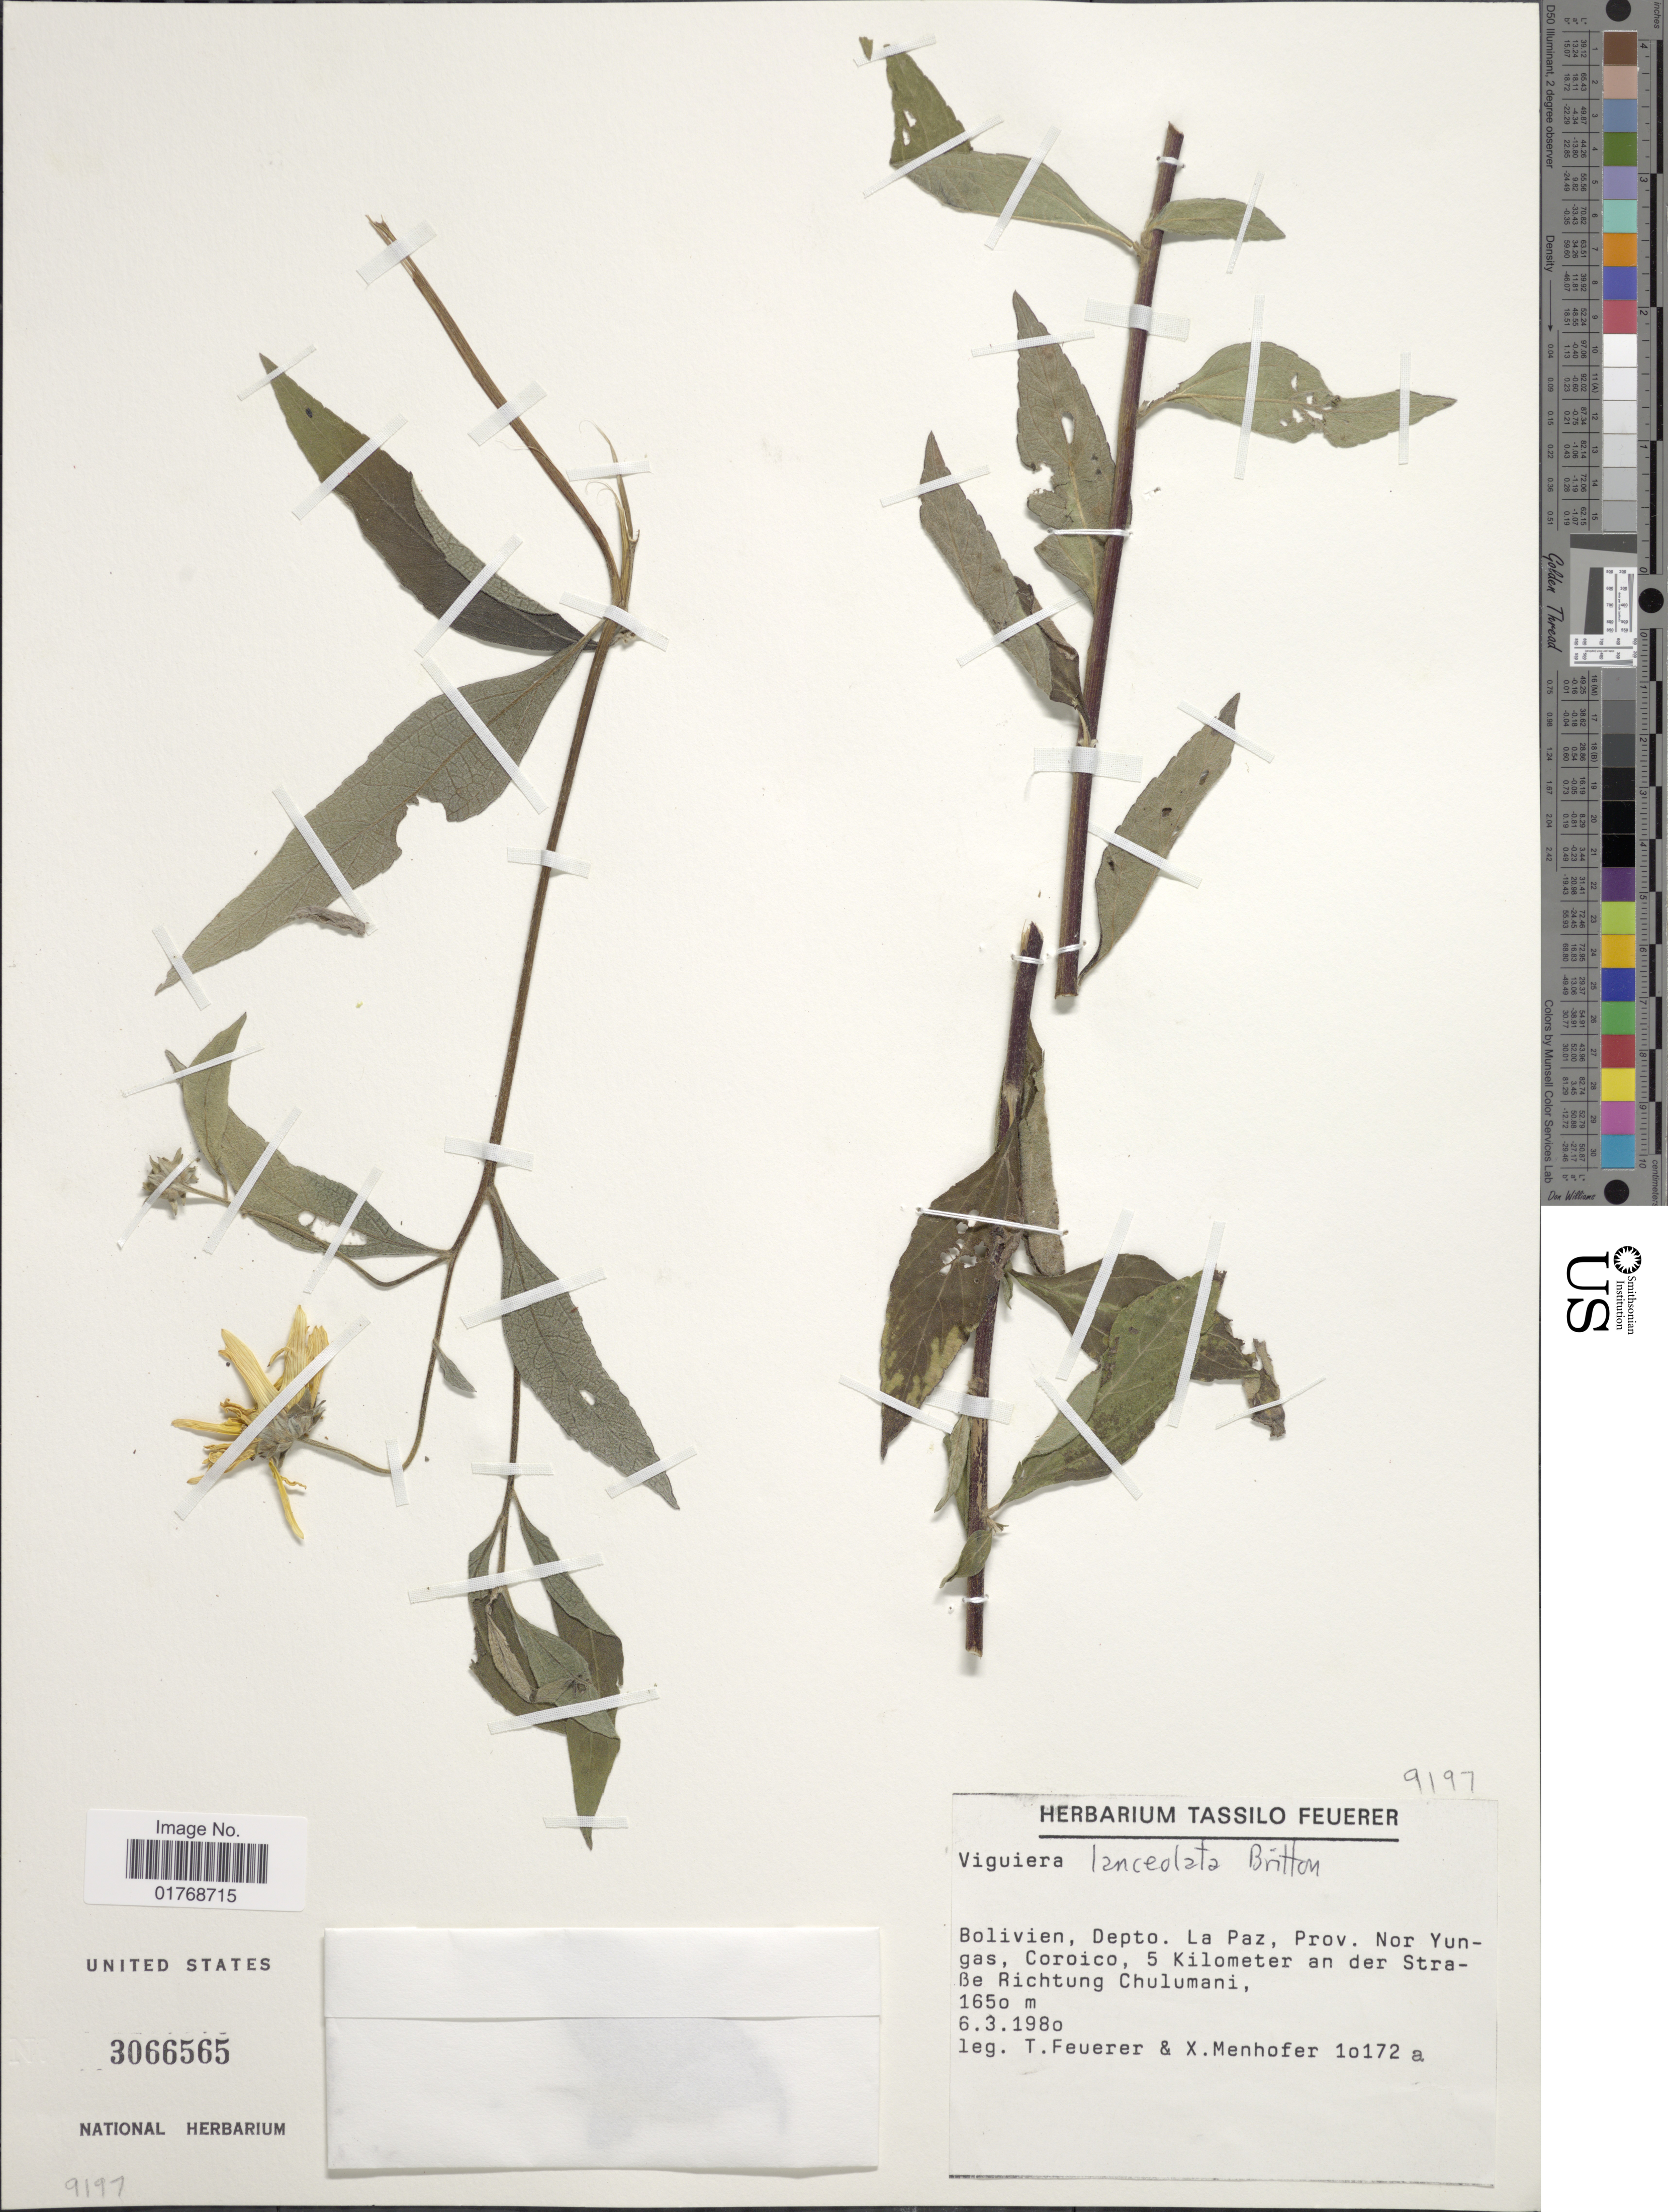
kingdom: Plantae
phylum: Tracheophyta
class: Magnoliopsida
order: Asterales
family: Asteraceae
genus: Viguiera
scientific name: Viguiera laciniata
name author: A. Gray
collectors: T. Feuerer & X. Menhofer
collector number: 10172a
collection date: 1980-03-06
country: Bolivia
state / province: La Paz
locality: Bolivien, Depto. La Paz, Prov. Nor Yungas, Coroico, 5 Kilometer an der Straße Richtung Chulumani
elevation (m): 1650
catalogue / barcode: US 3066565